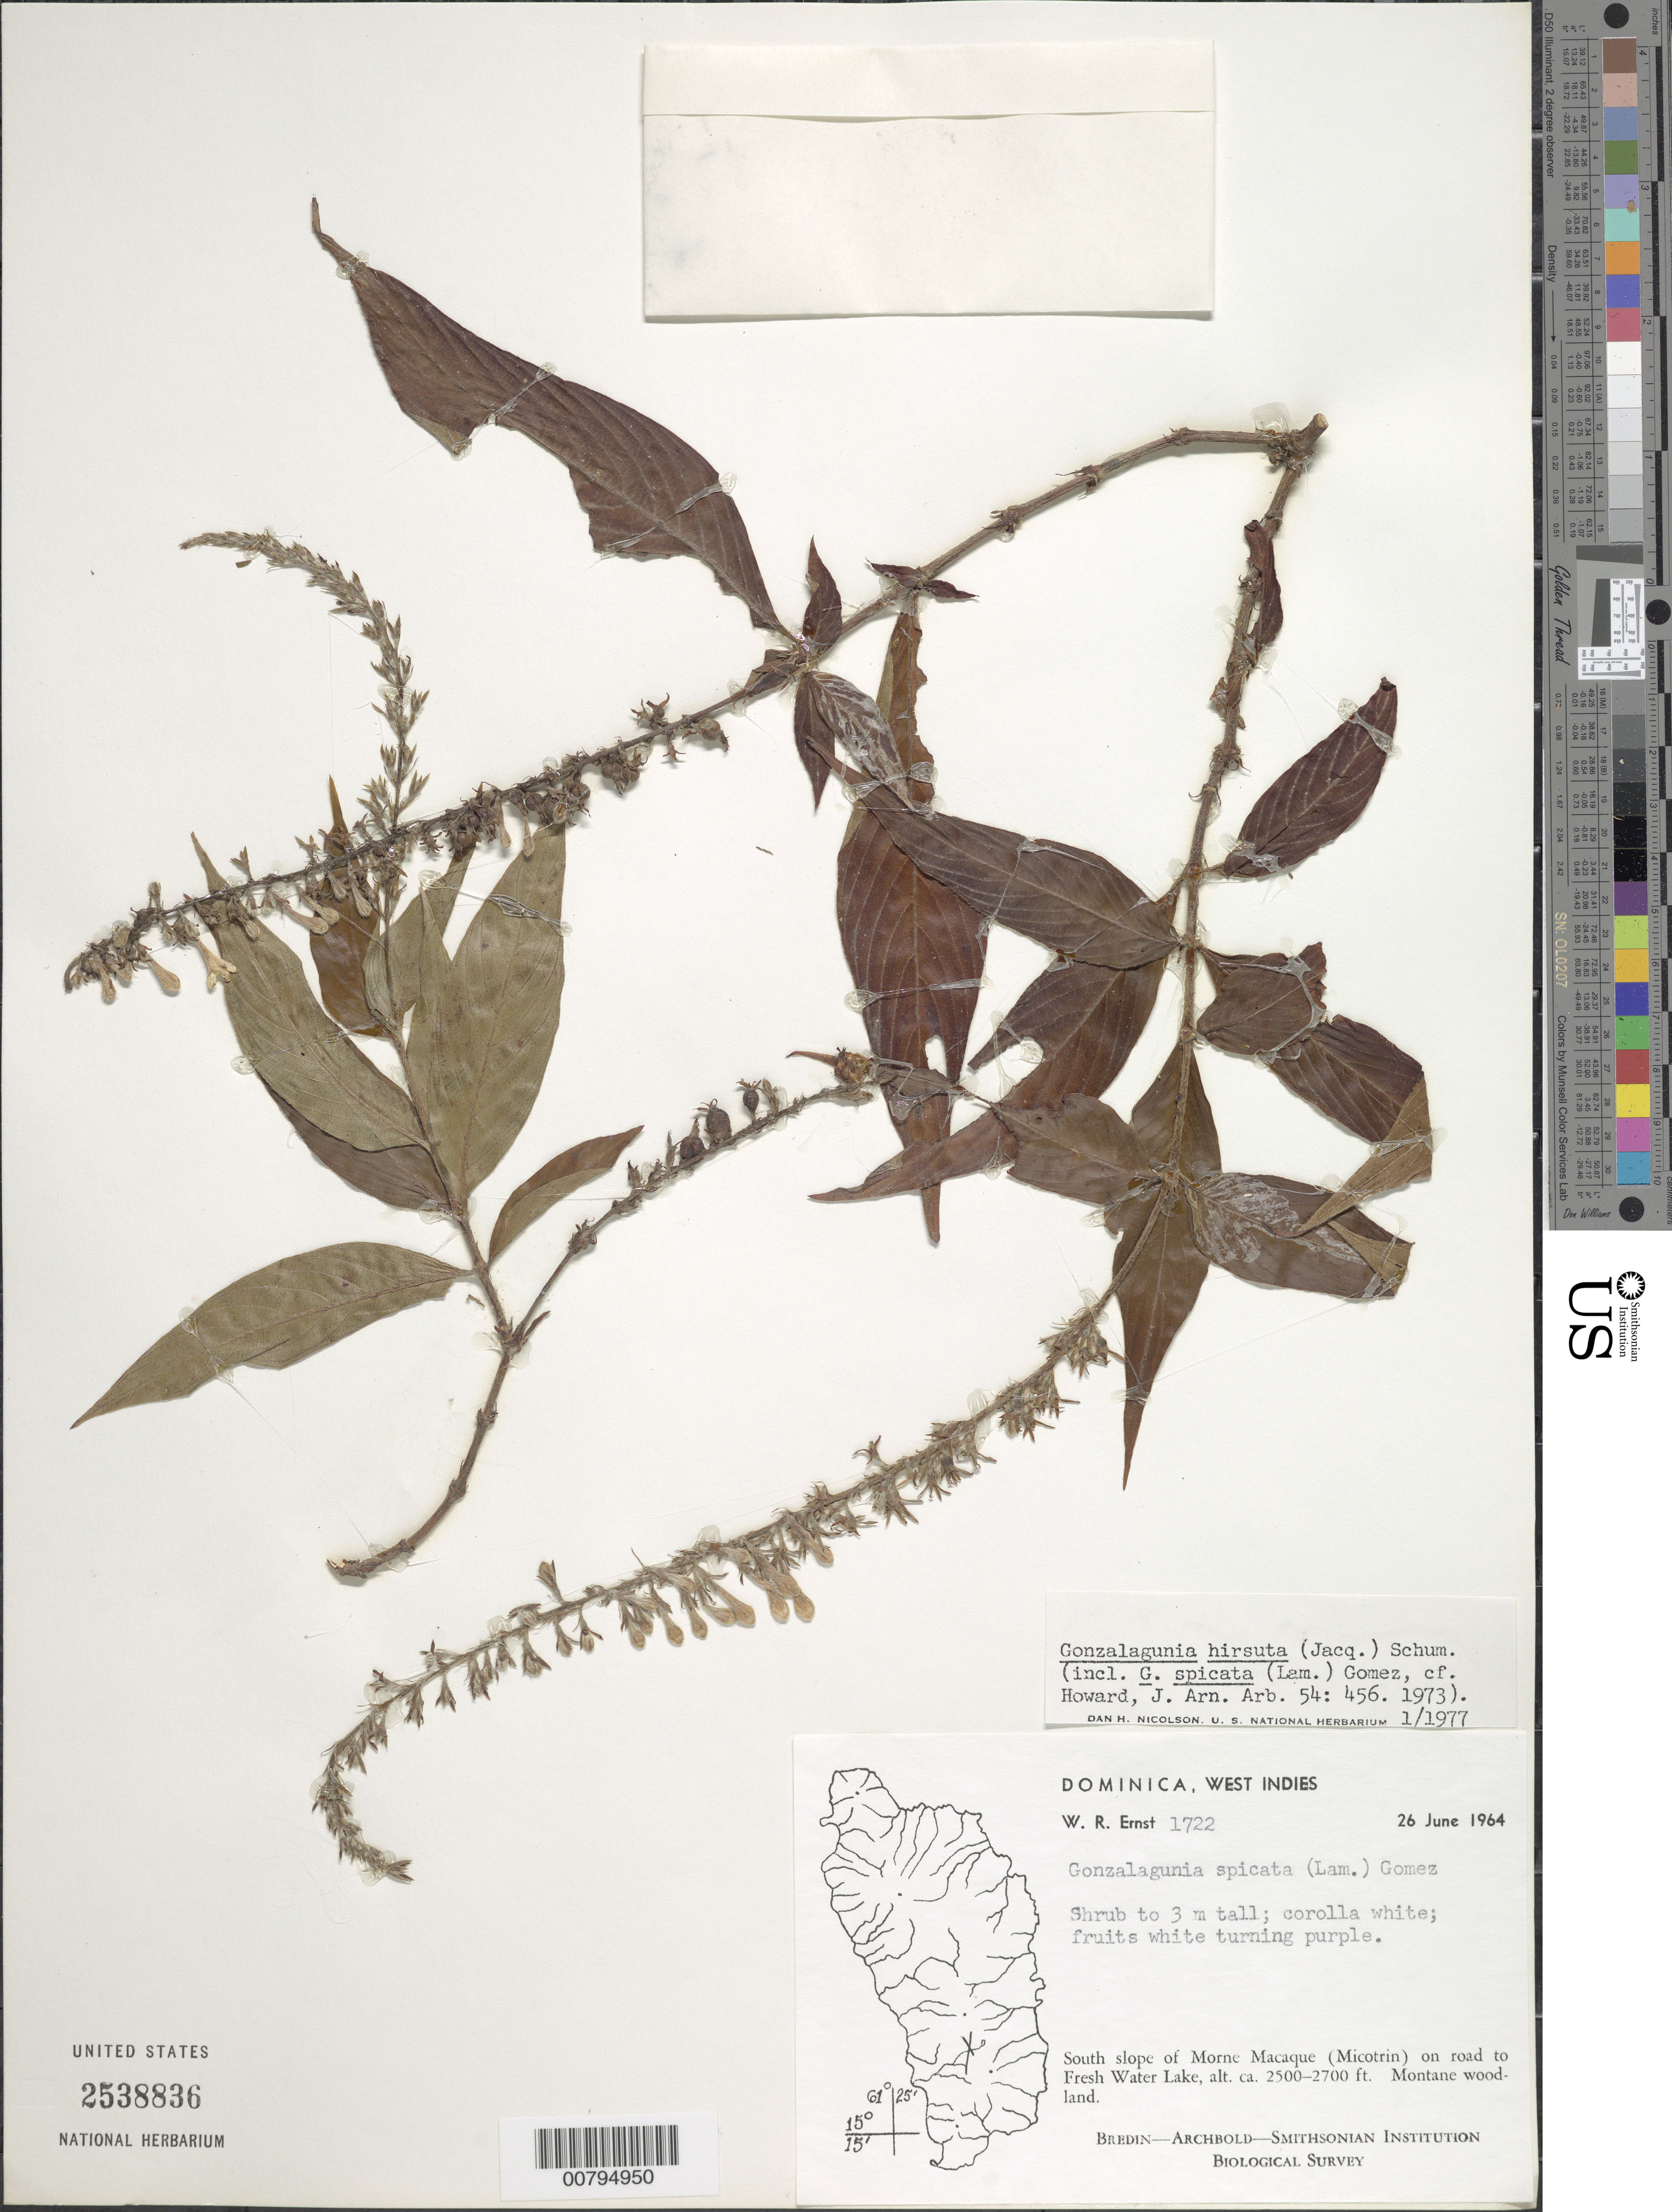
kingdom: Plantae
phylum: Tracheophyta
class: Magnoliopsida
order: Gentianales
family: Rubiaceae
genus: Gonzalagunia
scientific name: Gonzalagunia hirsuta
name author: Schum.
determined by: Nicolson, Dan H.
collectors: W. R. Ernst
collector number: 1722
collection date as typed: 26 Jun 1964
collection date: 1964-06-26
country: Dominica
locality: South slope of Morne Macaque (Micotrin) on road to Fresh Water Lake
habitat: Montane woodland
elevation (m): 762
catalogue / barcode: US 2538836